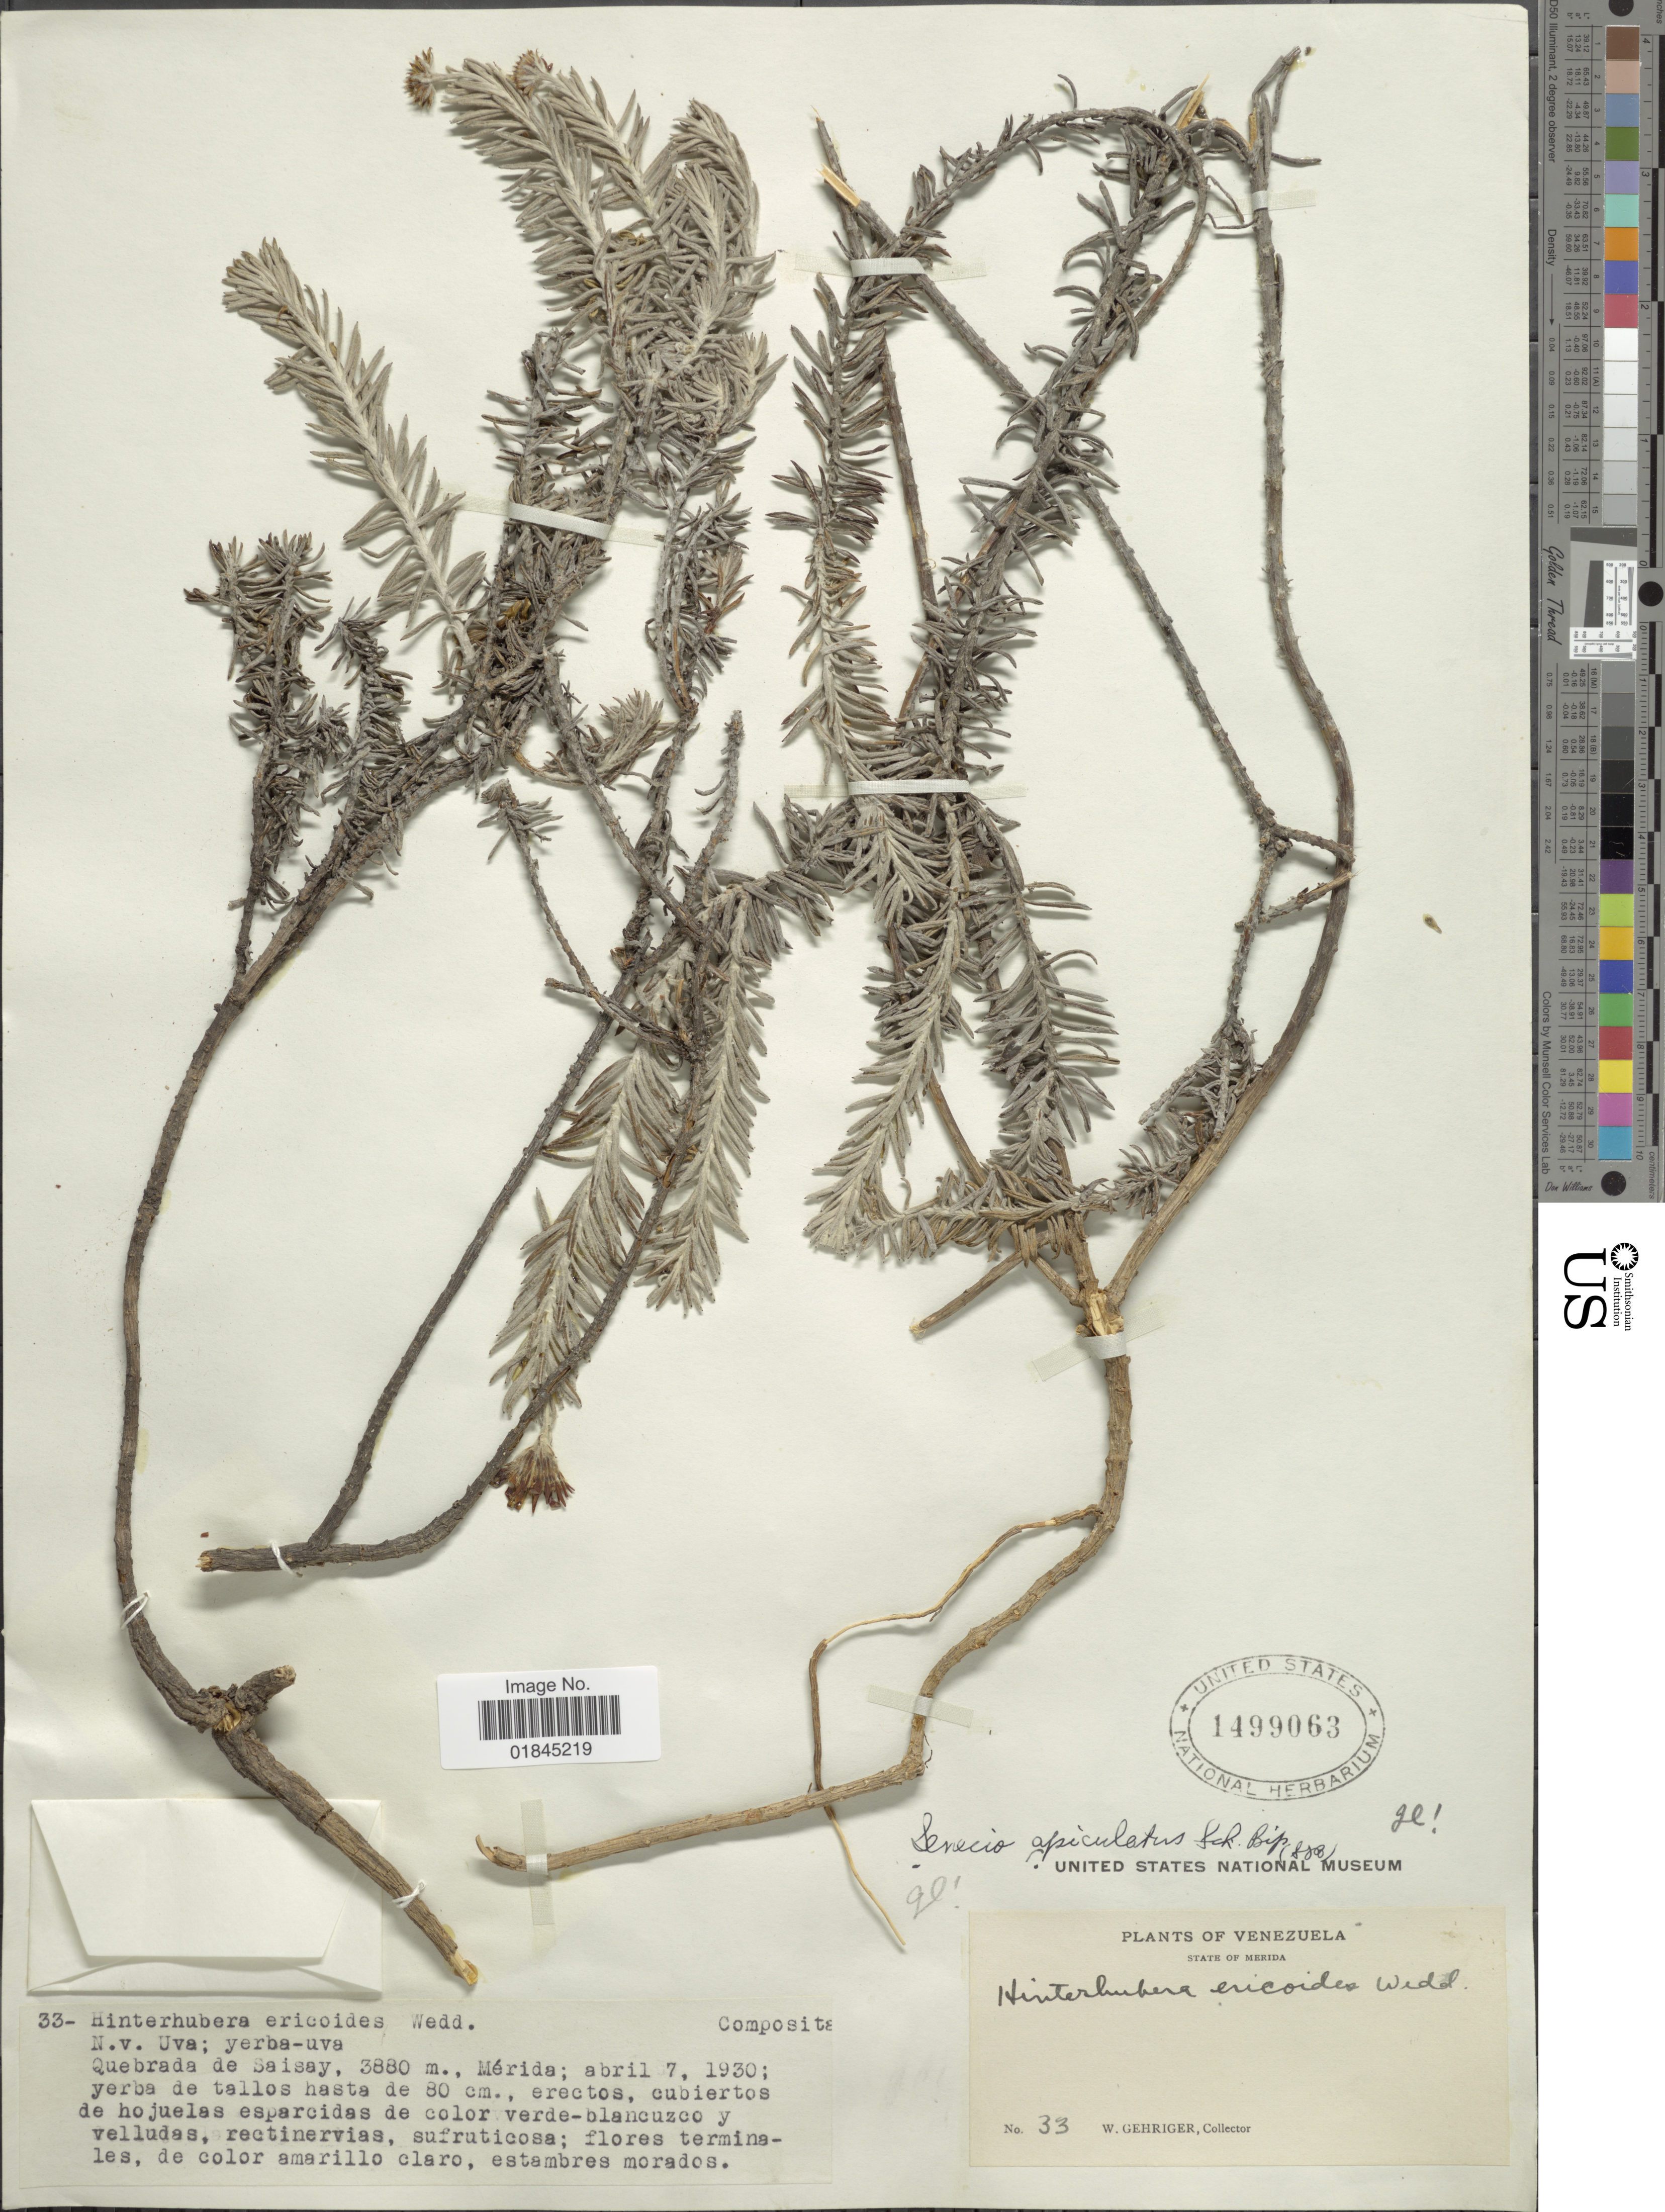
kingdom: Plantae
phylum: Tracheophyta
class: Magnoliopsida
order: Asterales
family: Asteraceae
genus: Pentacalia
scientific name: Pentacalia apiculata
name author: (Sch. Bip. ex Wedd.) Cuatrec.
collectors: W. Gehriger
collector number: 33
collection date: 1930-04-07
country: Venezuela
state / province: Mérida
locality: Quebrada de Saisay, Mérida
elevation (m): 3880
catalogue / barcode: US 1499063